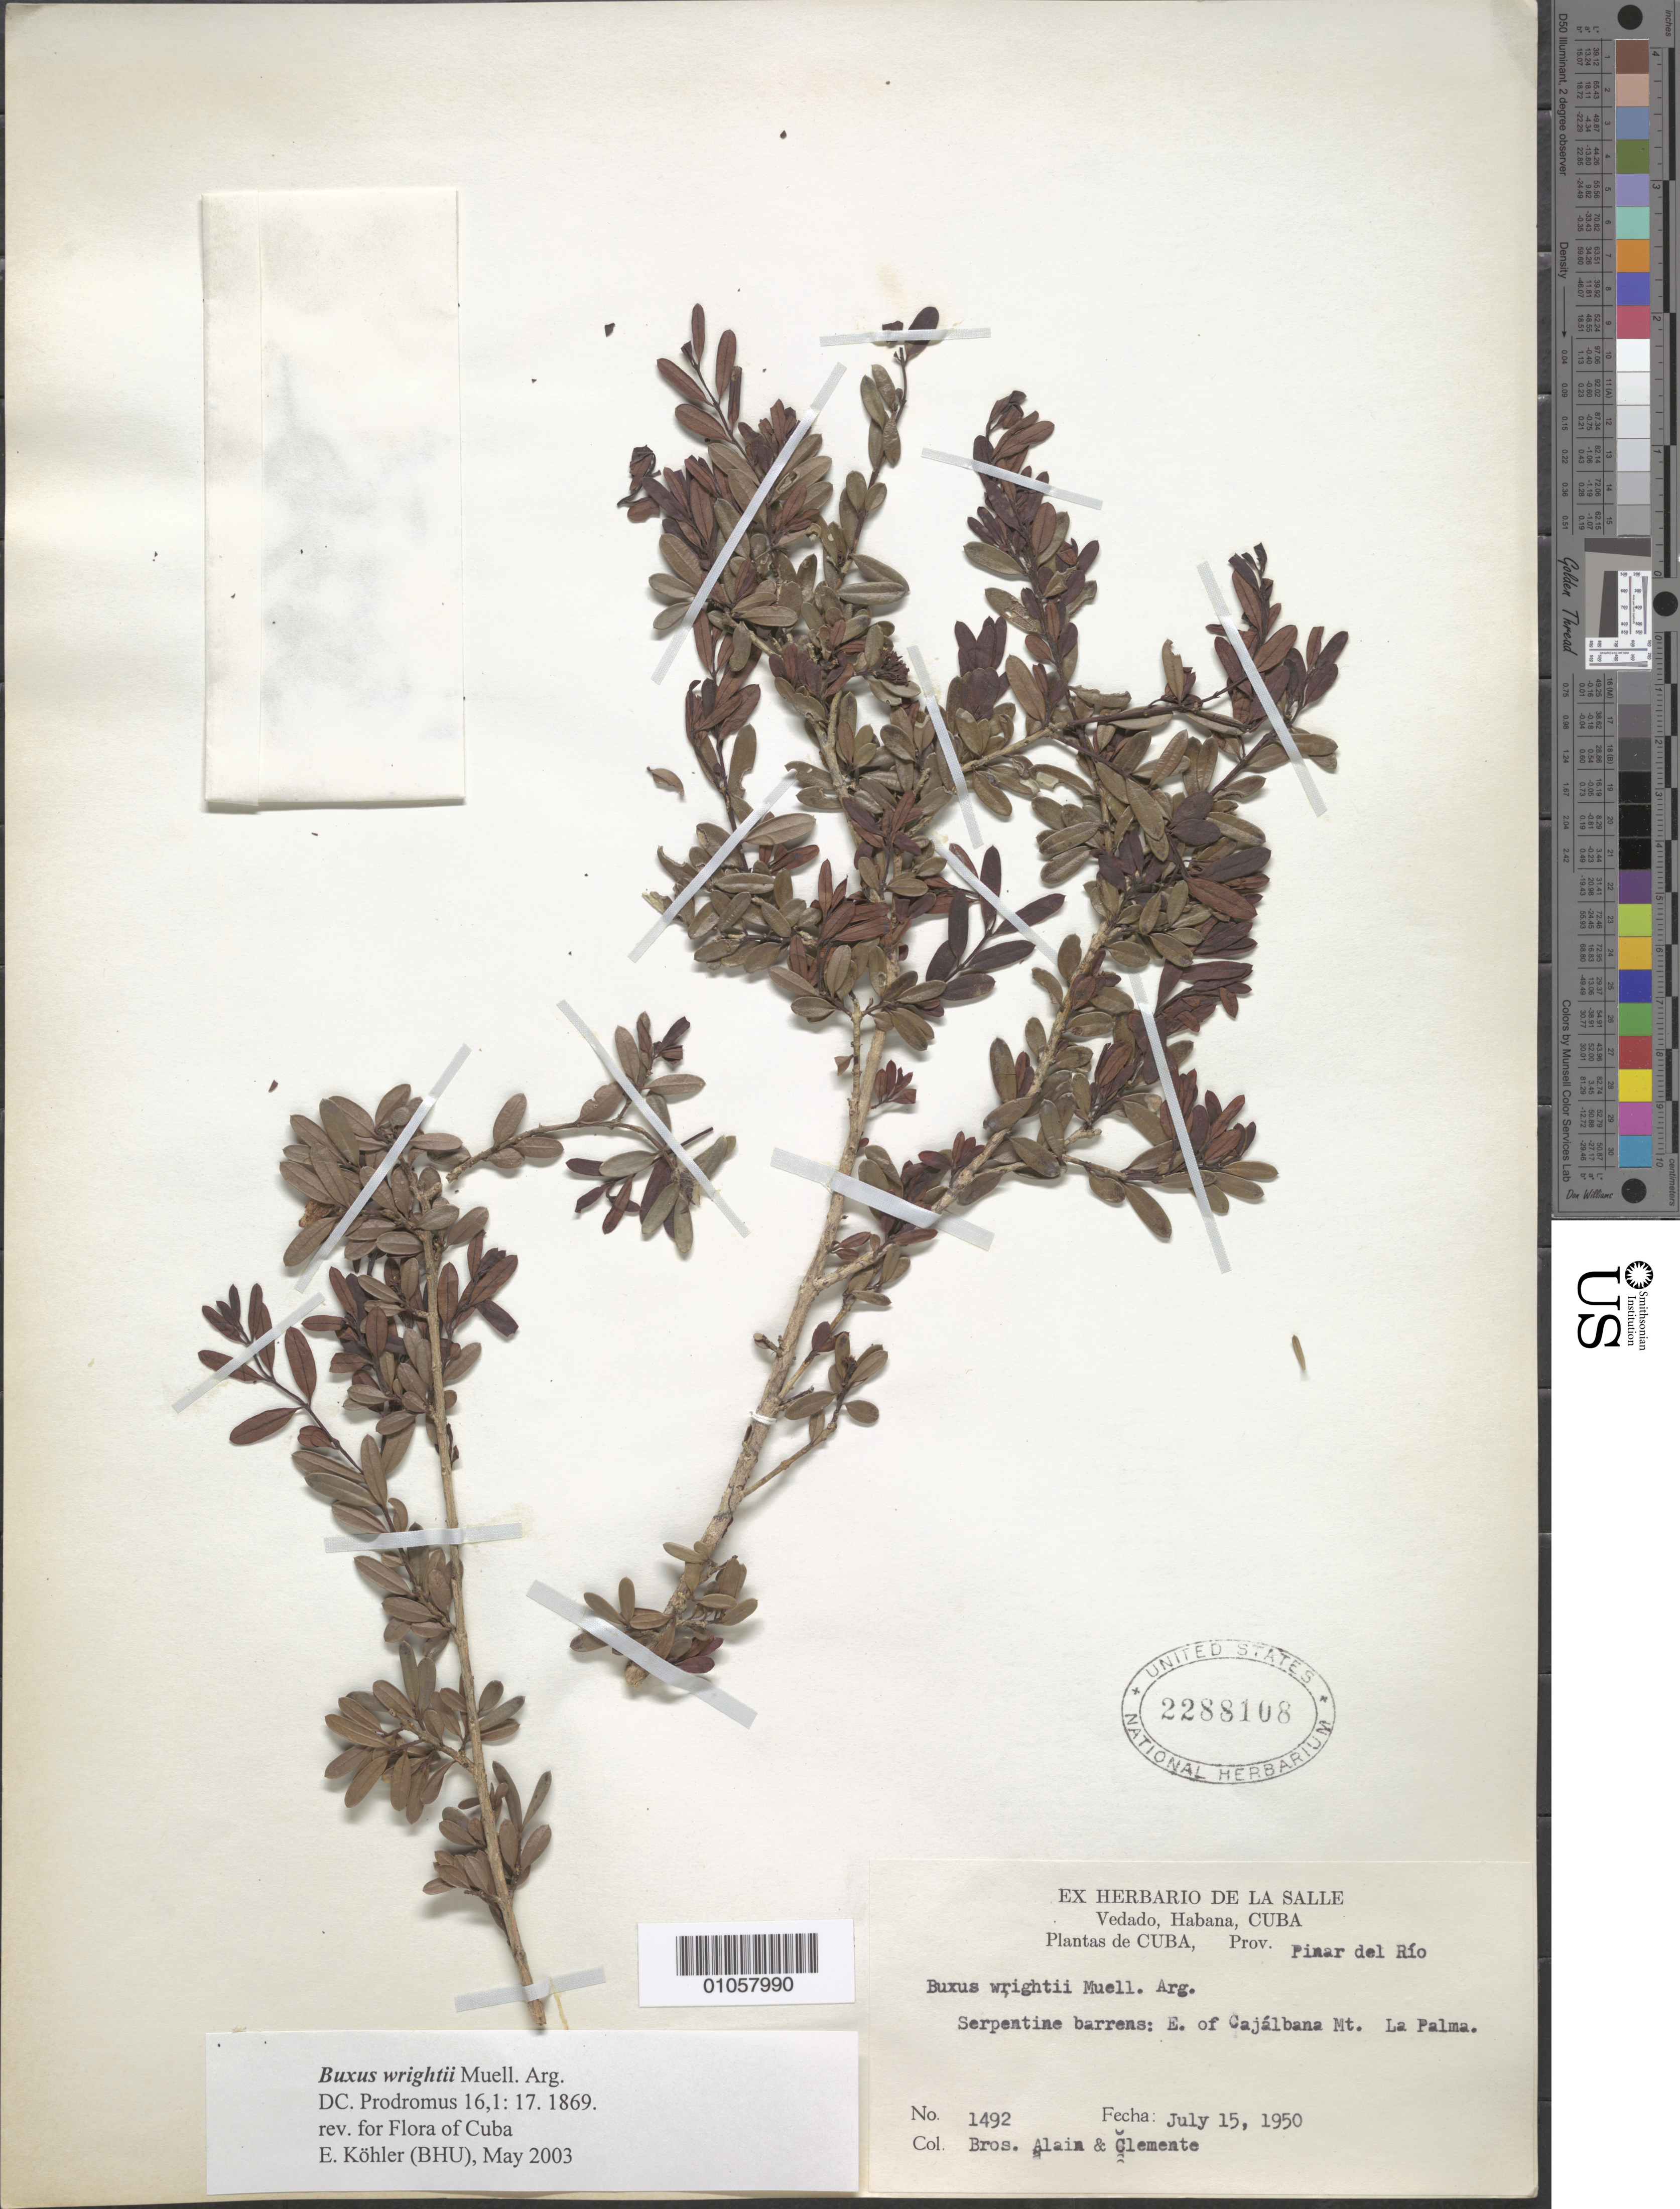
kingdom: Plantae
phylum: Tracheophyta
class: Magnoliopsida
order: Buxales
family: Buxaceae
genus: Buxus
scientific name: Buxus wrightii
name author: Müll. Arg.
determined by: Kohler, E.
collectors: A. H. Liogier & Bro. Clemente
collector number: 1492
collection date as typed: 15 Jul 1950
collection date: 1950-07-15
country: Cuba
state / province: Pinar del Río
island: Cuba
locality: Cajálbana Mt , east of; La Palma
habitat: Serpentine barrens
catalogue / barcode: US 2288108